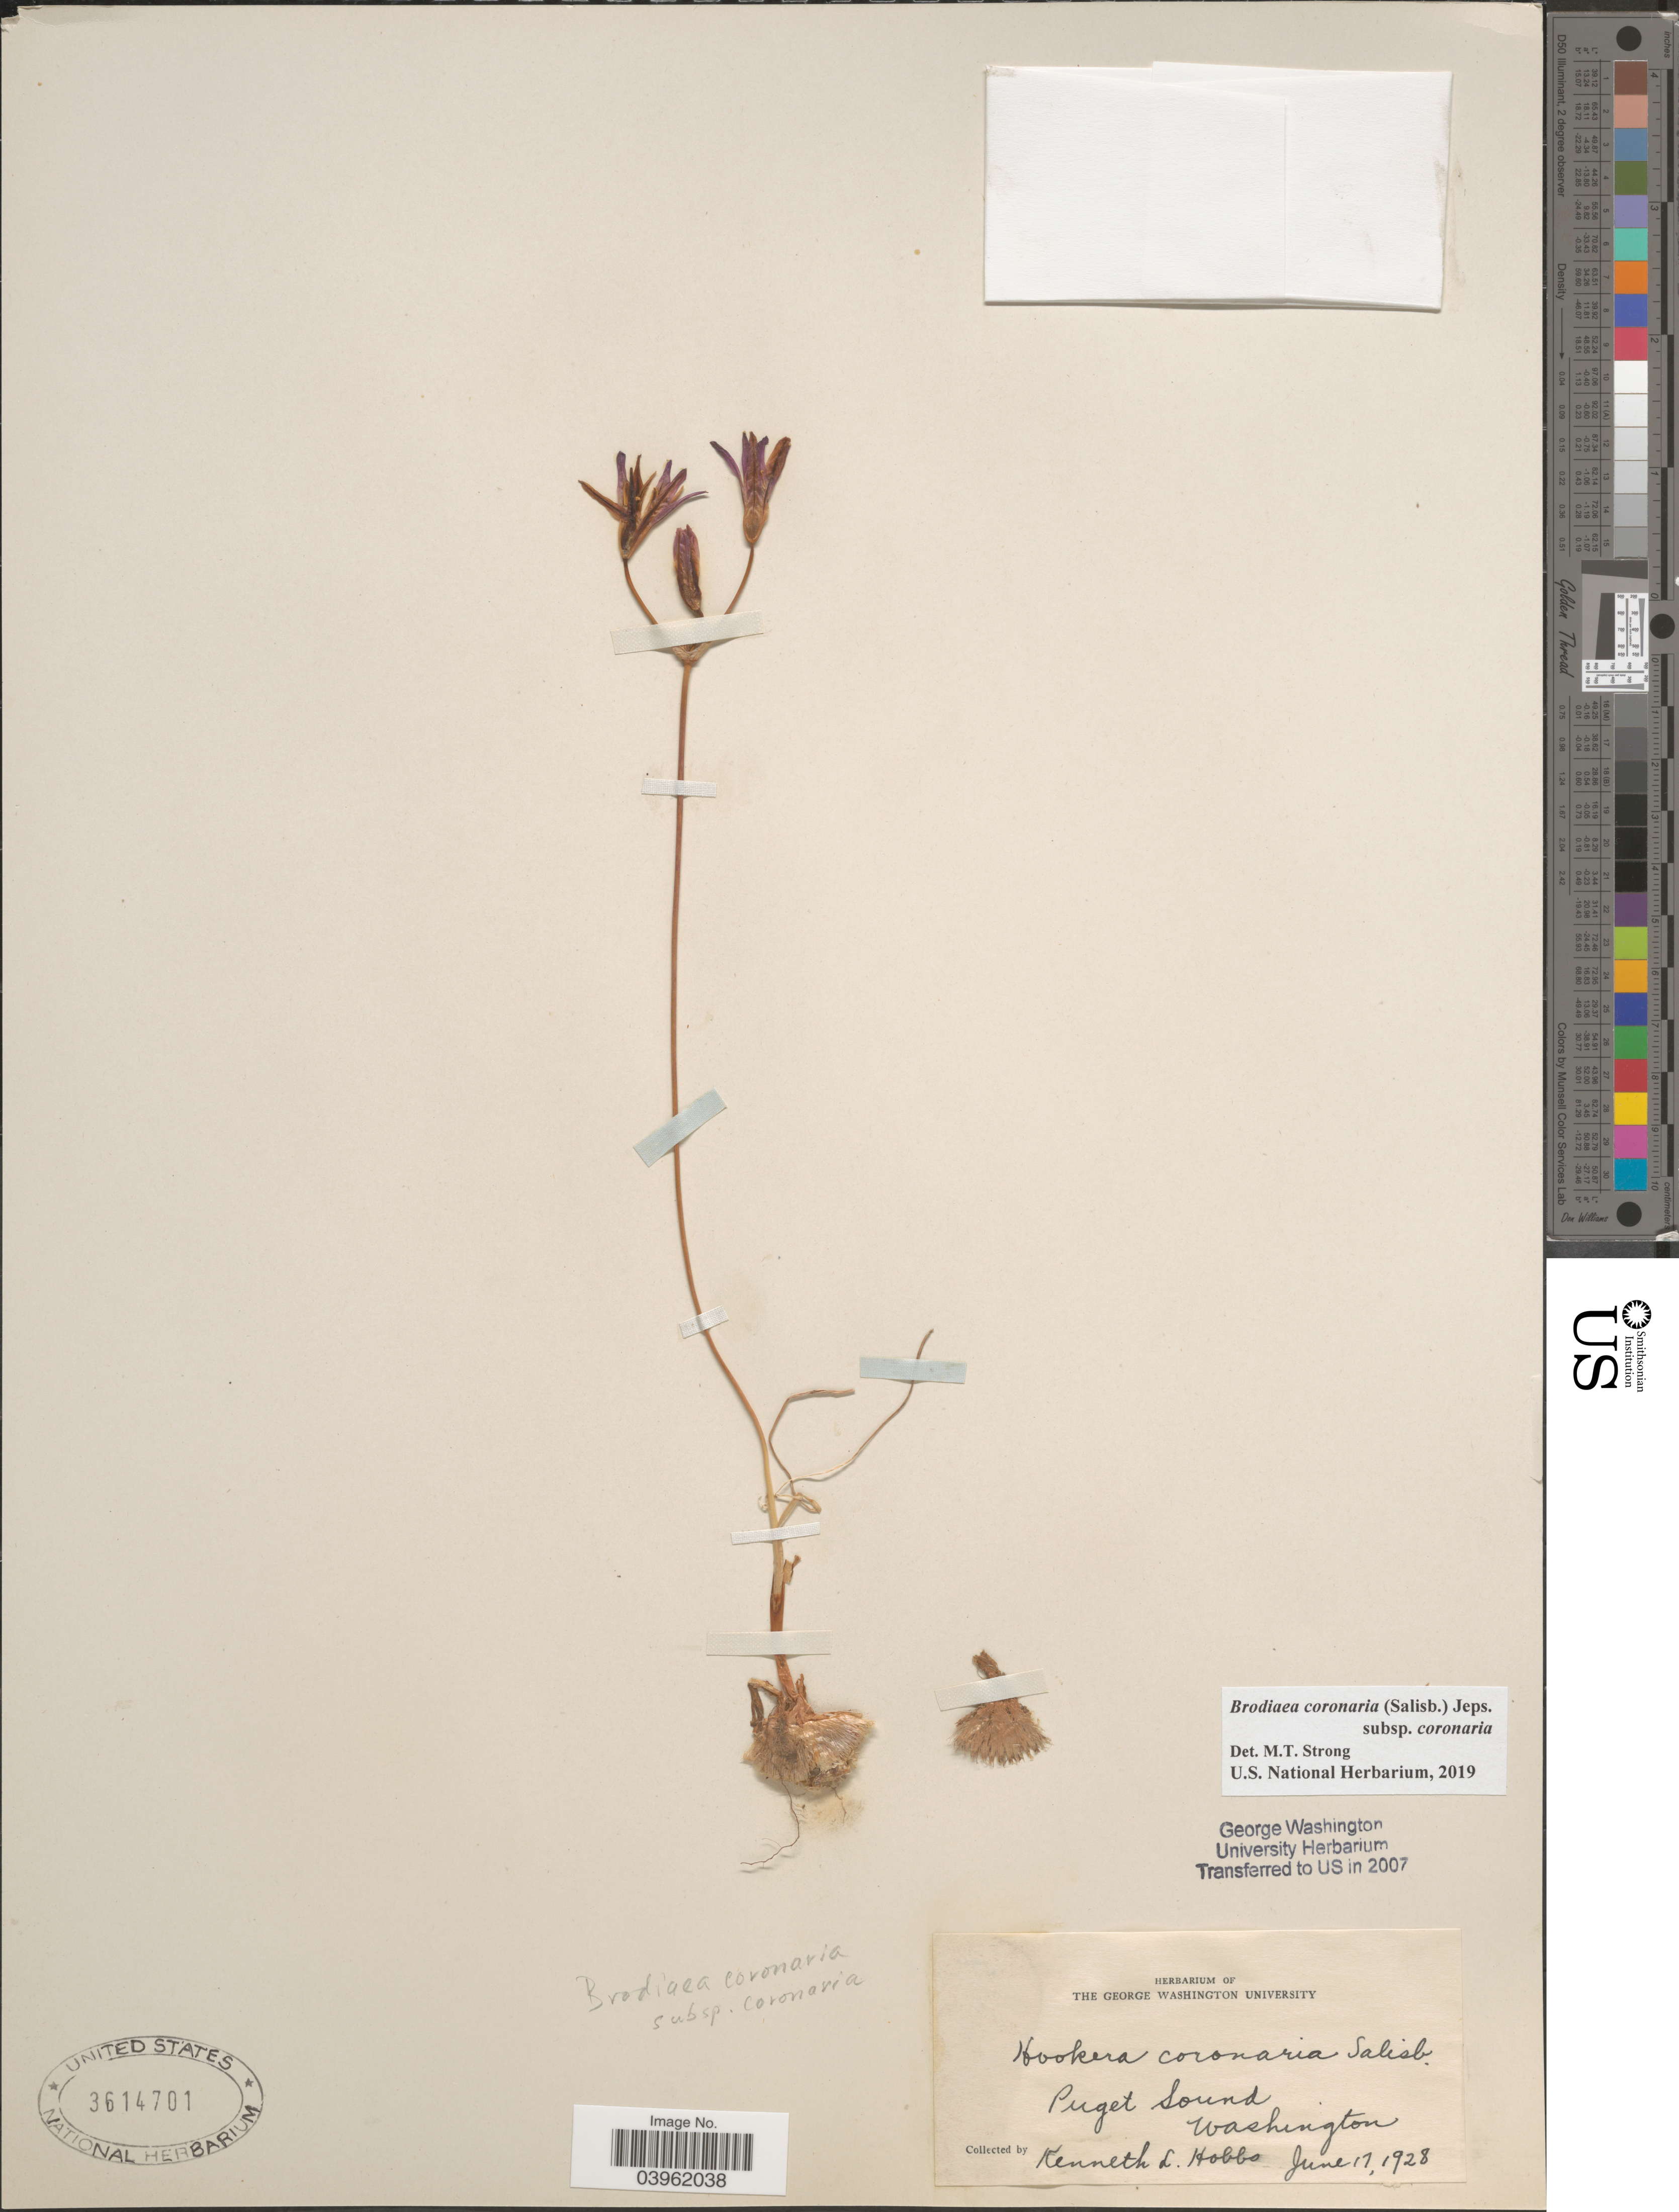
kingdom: Plantae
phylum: Tracheophyta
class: Liliopsida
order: Asparagales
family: Asparagaceae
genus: Brodiaea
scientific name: Brodiaea coronaria subsp. coronaria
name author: (Salisb.) Engl.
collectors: K. Hobbs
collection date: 1928-06-17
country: United States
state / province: Washington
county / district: King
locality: Puget Sound.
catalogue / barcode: US 3614701